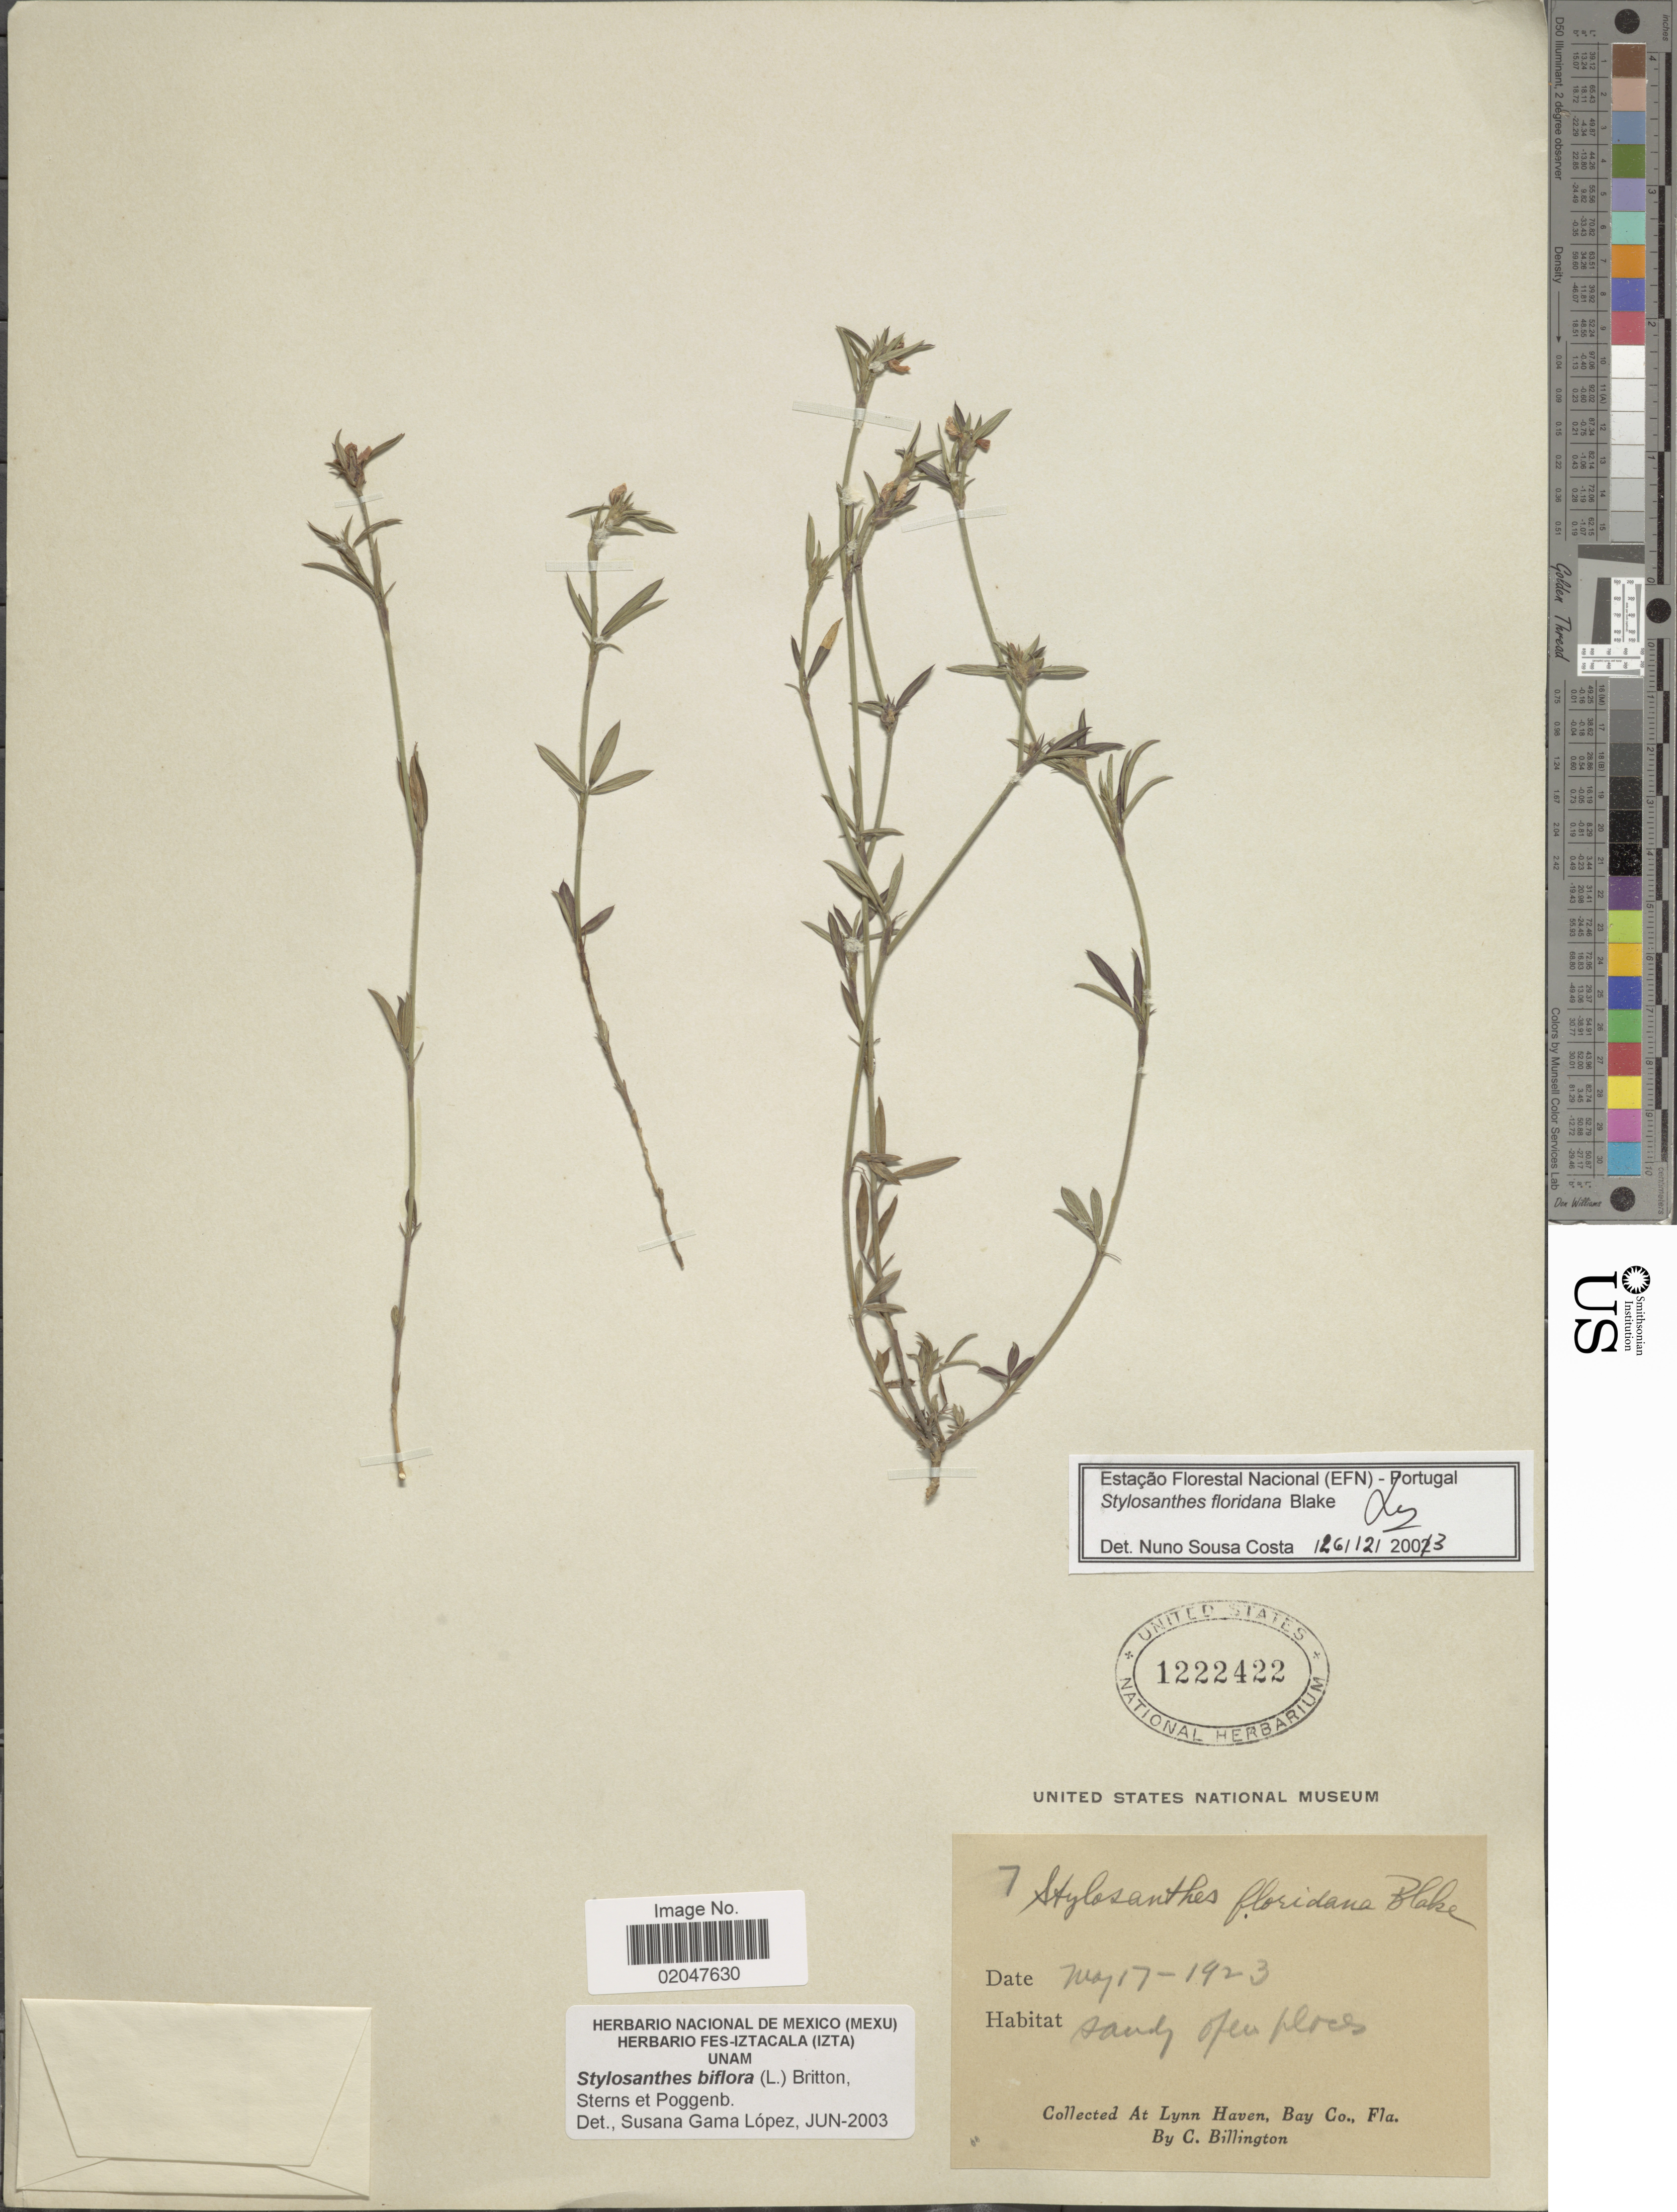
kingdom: Plantae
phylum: Tracheophyta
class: Magnoliopsida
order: Fabales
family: Fabaceae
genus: Stylosanthes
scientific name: Stylosanthes biflora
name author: (L.) Britton et al.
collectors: C. Billington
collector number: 7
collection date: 1923-05-17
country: United States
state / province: Florida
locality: Lynn Haven, Bay Co., Fla.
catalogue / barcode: US 1222422